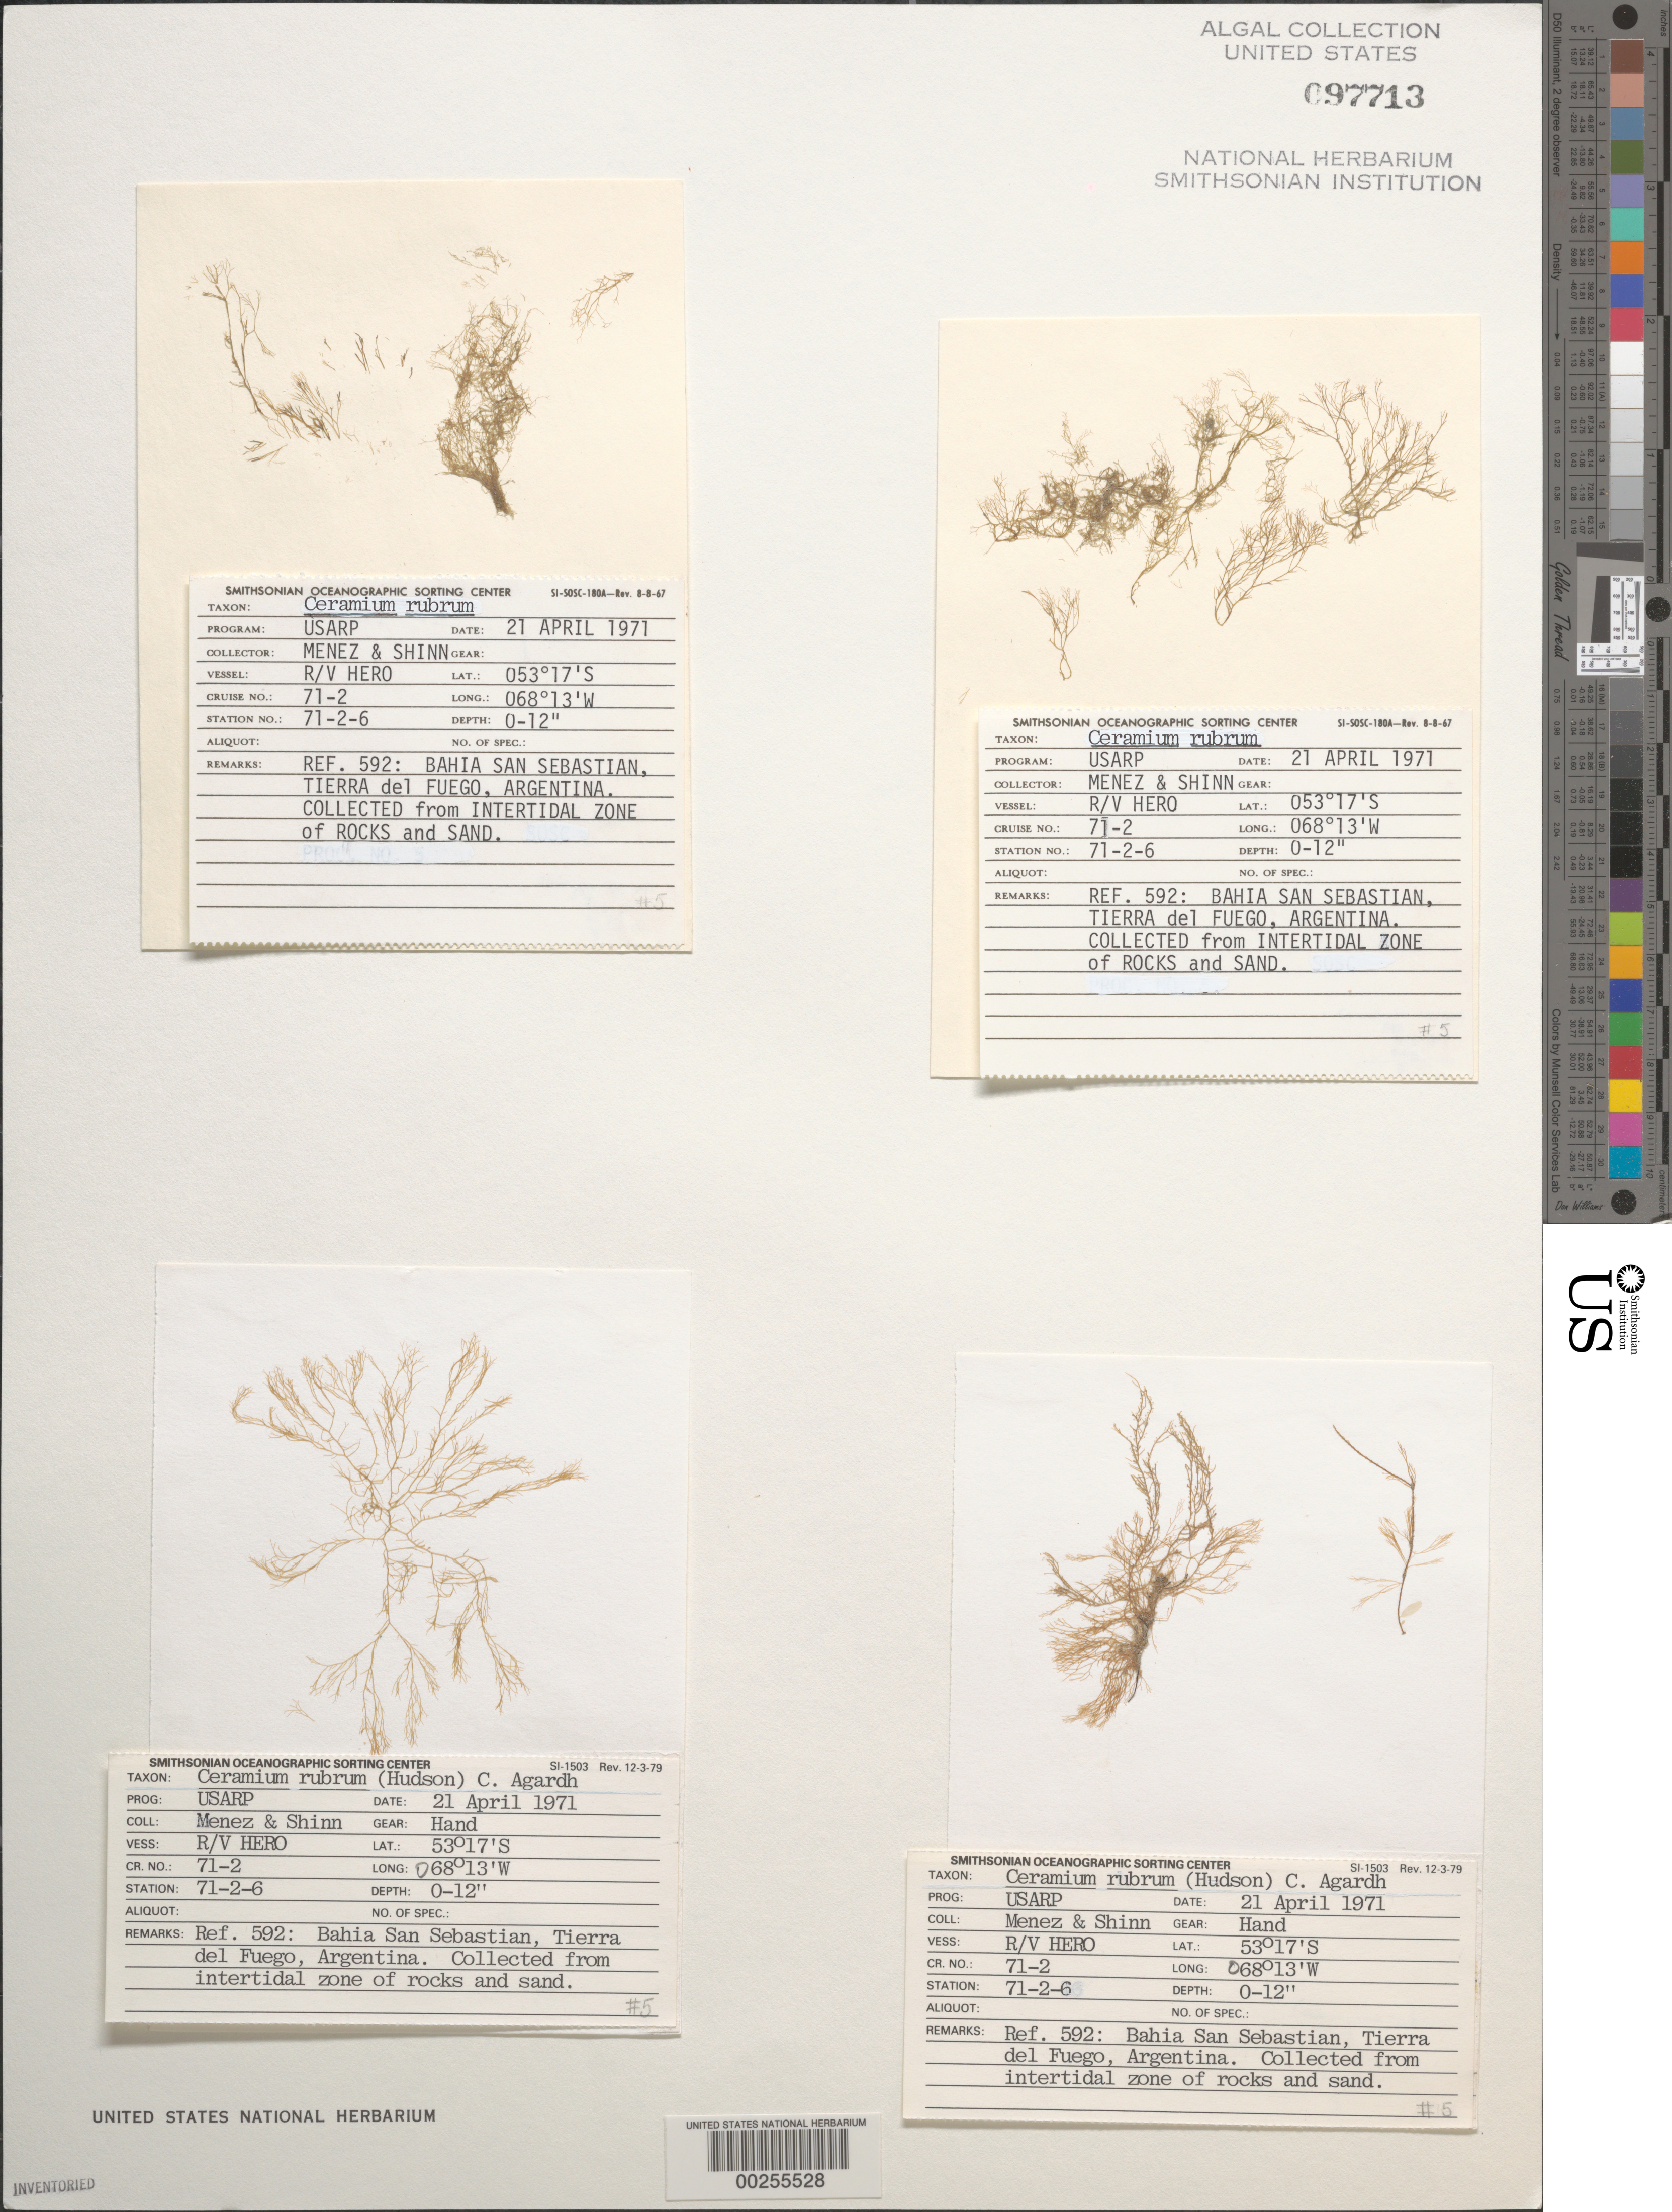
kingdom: Plantae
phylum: Rhodophyta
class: Florideophyceae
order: Ceramiales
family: Ceramiaceae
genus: Ceramium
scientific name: Ceramium rubrum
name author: C. Agardh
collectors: Meñez & -. Shinn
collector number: Station 71-2-6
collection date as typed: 21 Apr 1971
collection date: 1971-04-21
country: Argentina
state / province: Tierra del Fuego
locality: Bahia San Sebastian, Tierra del Fuego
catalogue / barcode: US 97713